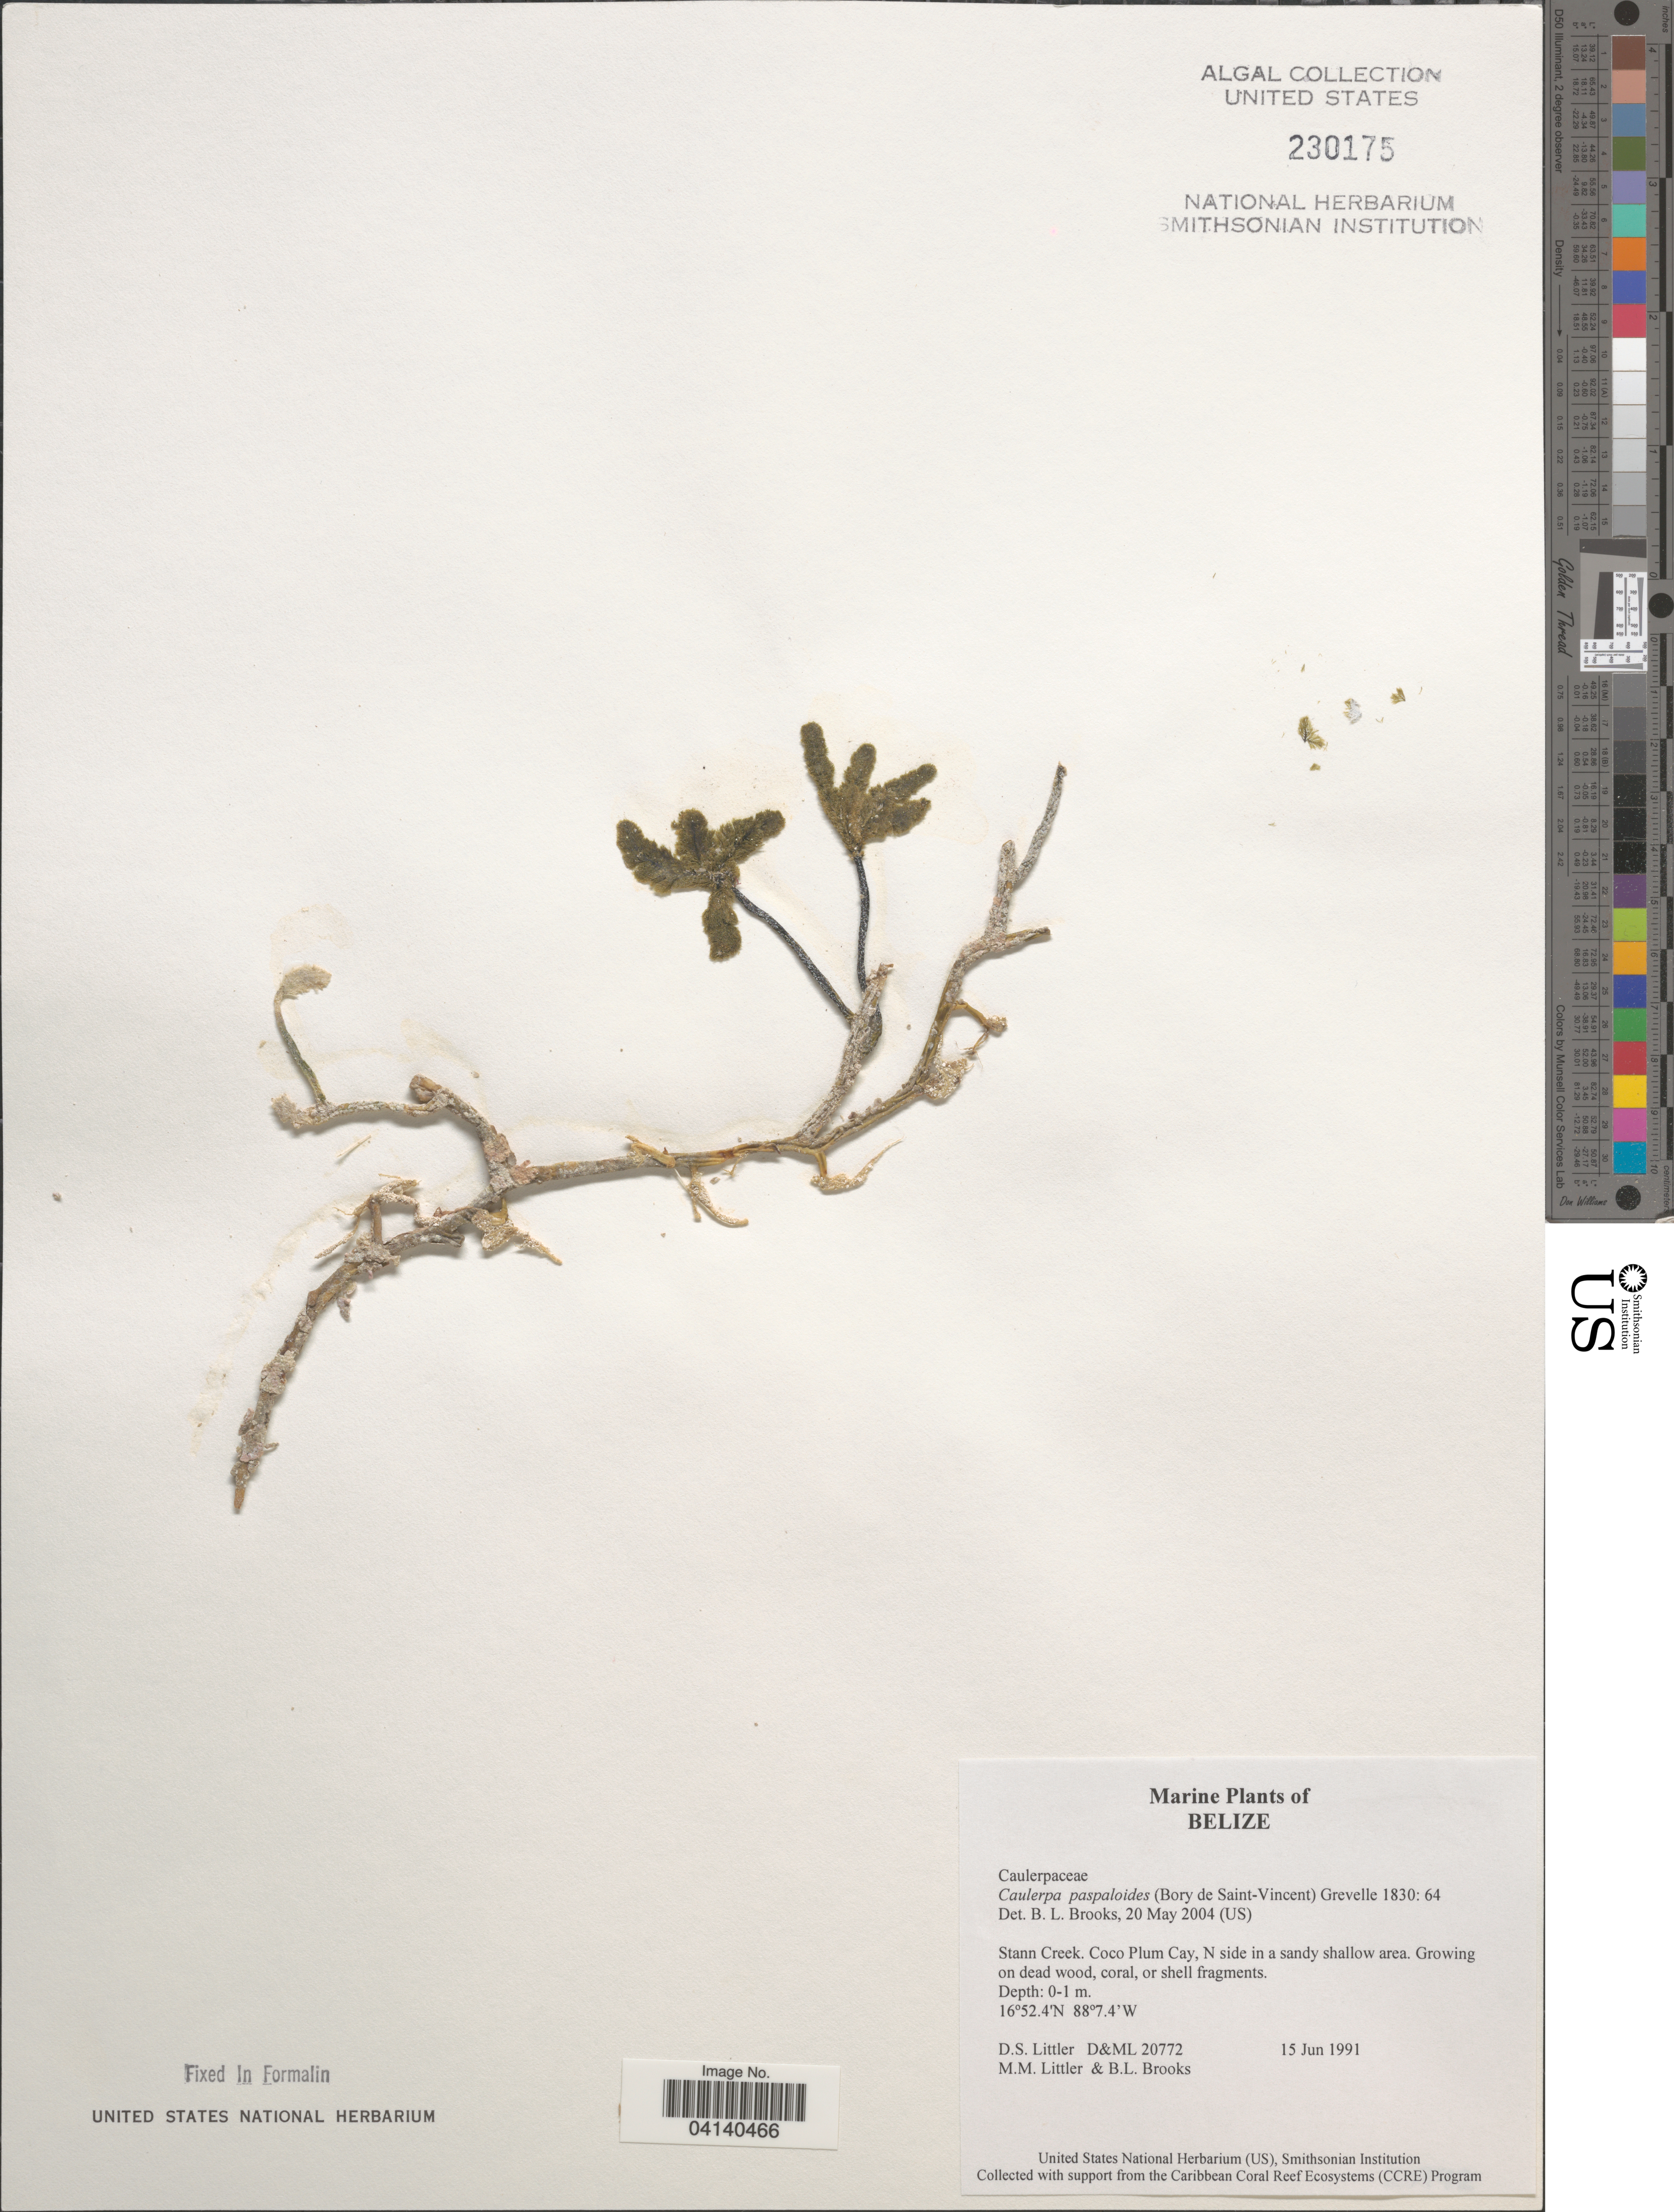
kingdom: Plantae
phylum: Chlorophyta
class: Ulvophyceae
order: Bryopsidales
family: Caulerpaceae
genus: Caulerpa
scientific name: Caulerpa paspaloides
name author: (Bory) Grev.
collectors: D. S. Littler & B. Brooks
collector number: D&ML20772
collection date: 1991-06-15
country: Belize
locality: Stann Creek. Coco Plum Cay, N side in a sandy shallow area.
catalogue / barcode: US 230175